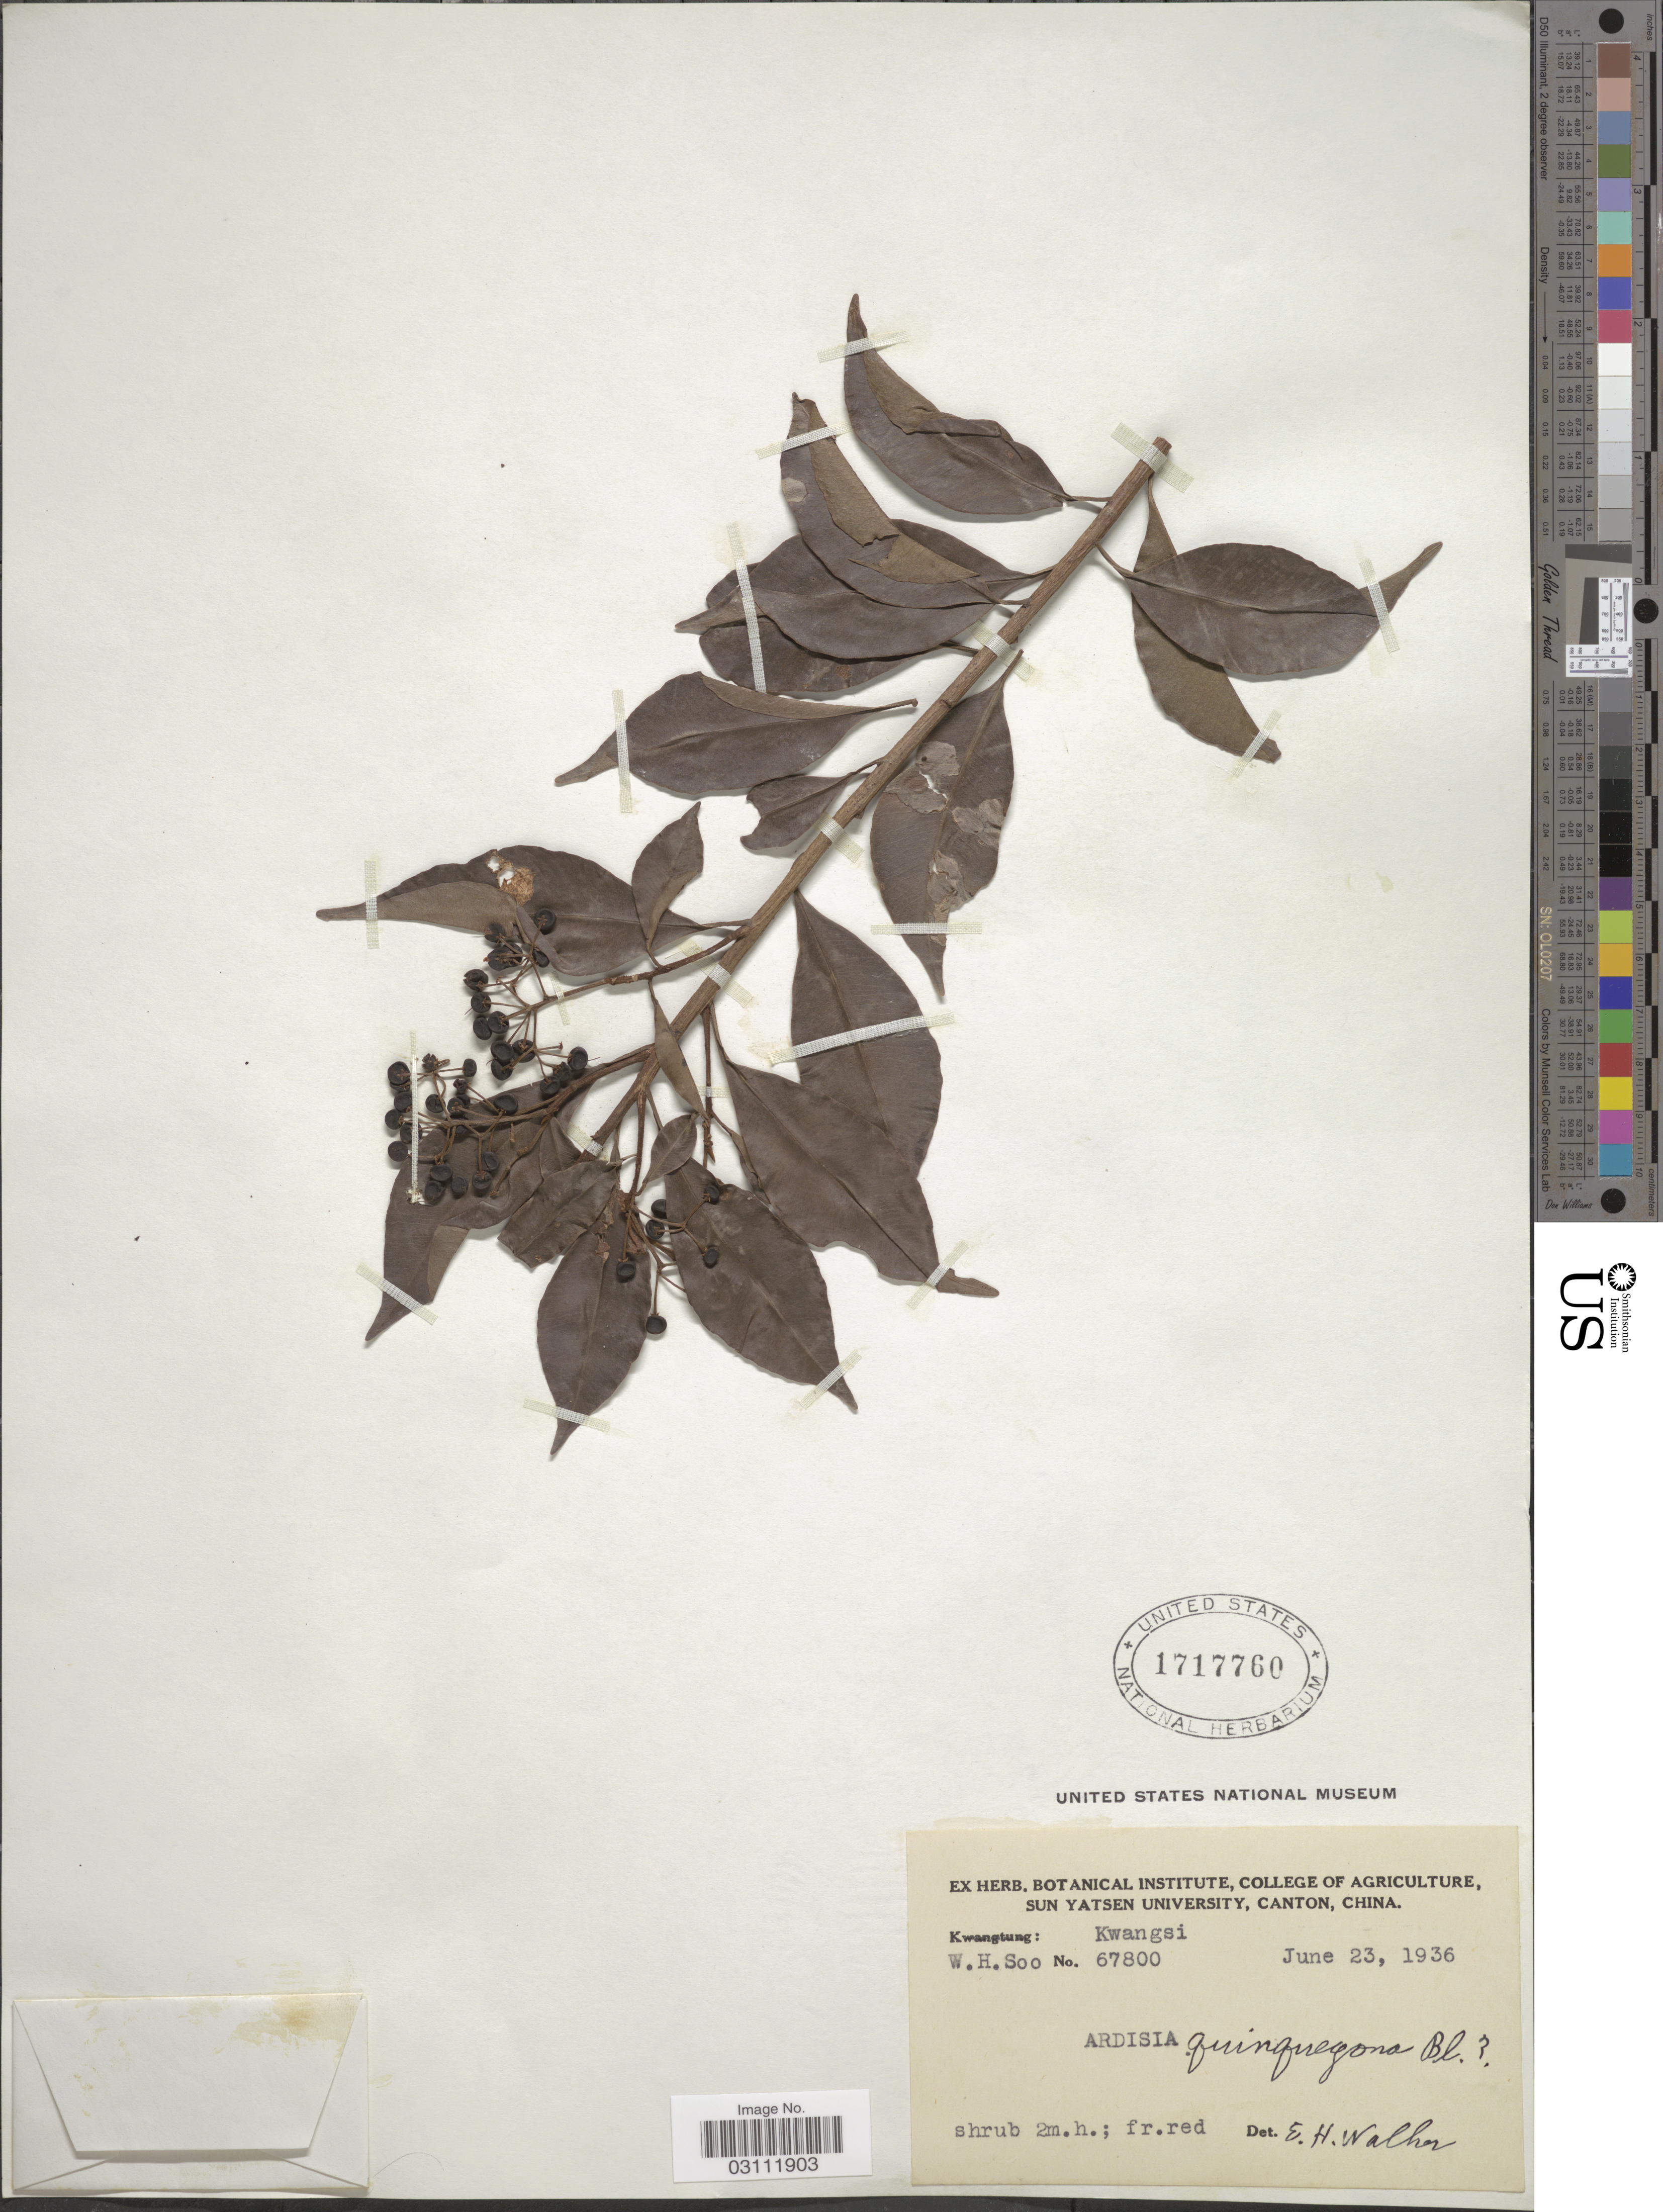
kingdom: Plantae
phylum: Tracheophyta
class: Magnoliopsida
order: Ericales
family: Primulaceae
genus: Ardisia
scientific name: Ardisia quinquegona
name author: Blume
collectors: W. Soo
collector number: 67800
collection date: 1936-06-23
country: China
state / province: Guangxi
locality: Kwangsi.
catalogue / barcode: US 1717760